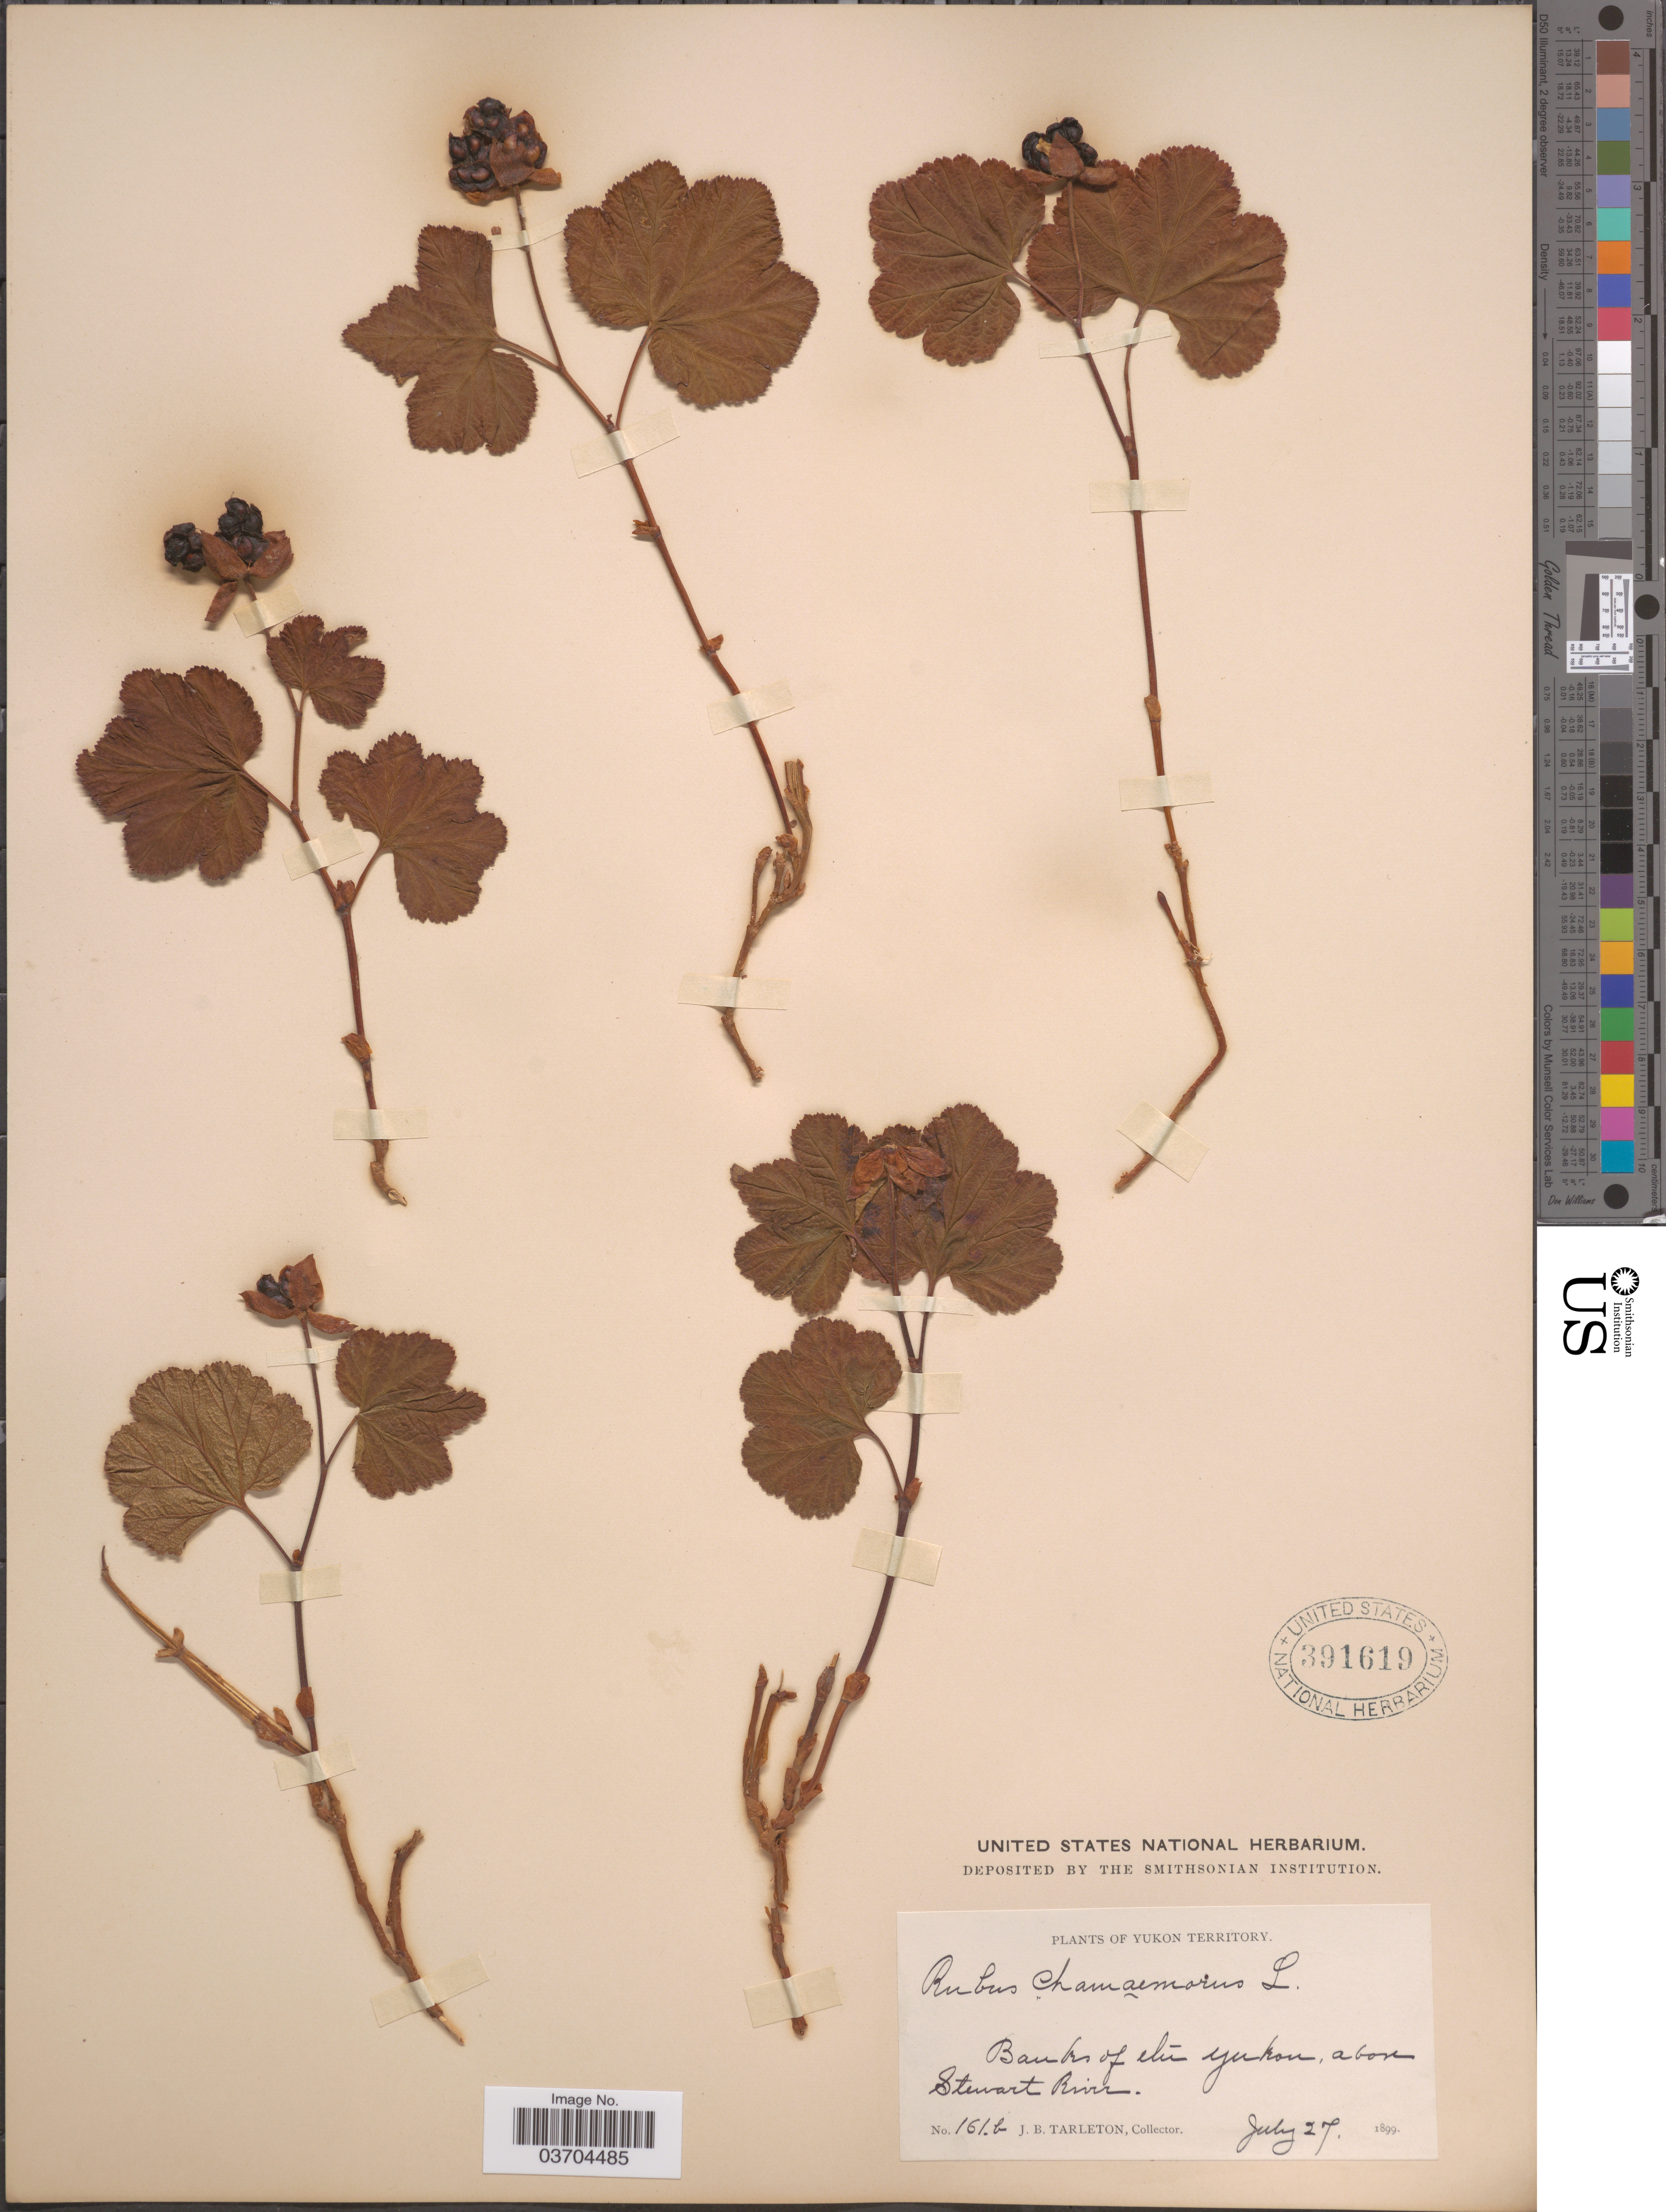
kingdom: Plantae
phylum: Tracheophyta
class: Magnoliopsida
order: Rosales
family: Rosaceae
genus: Rubus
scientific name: Rubus chamaemorus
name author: L.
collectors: J. Tarleton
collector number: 161b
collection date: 1899-07-27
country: Canada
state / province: Yukon Territory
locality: Banks of the Yukon, above Stewart River.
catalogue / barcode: US 391619